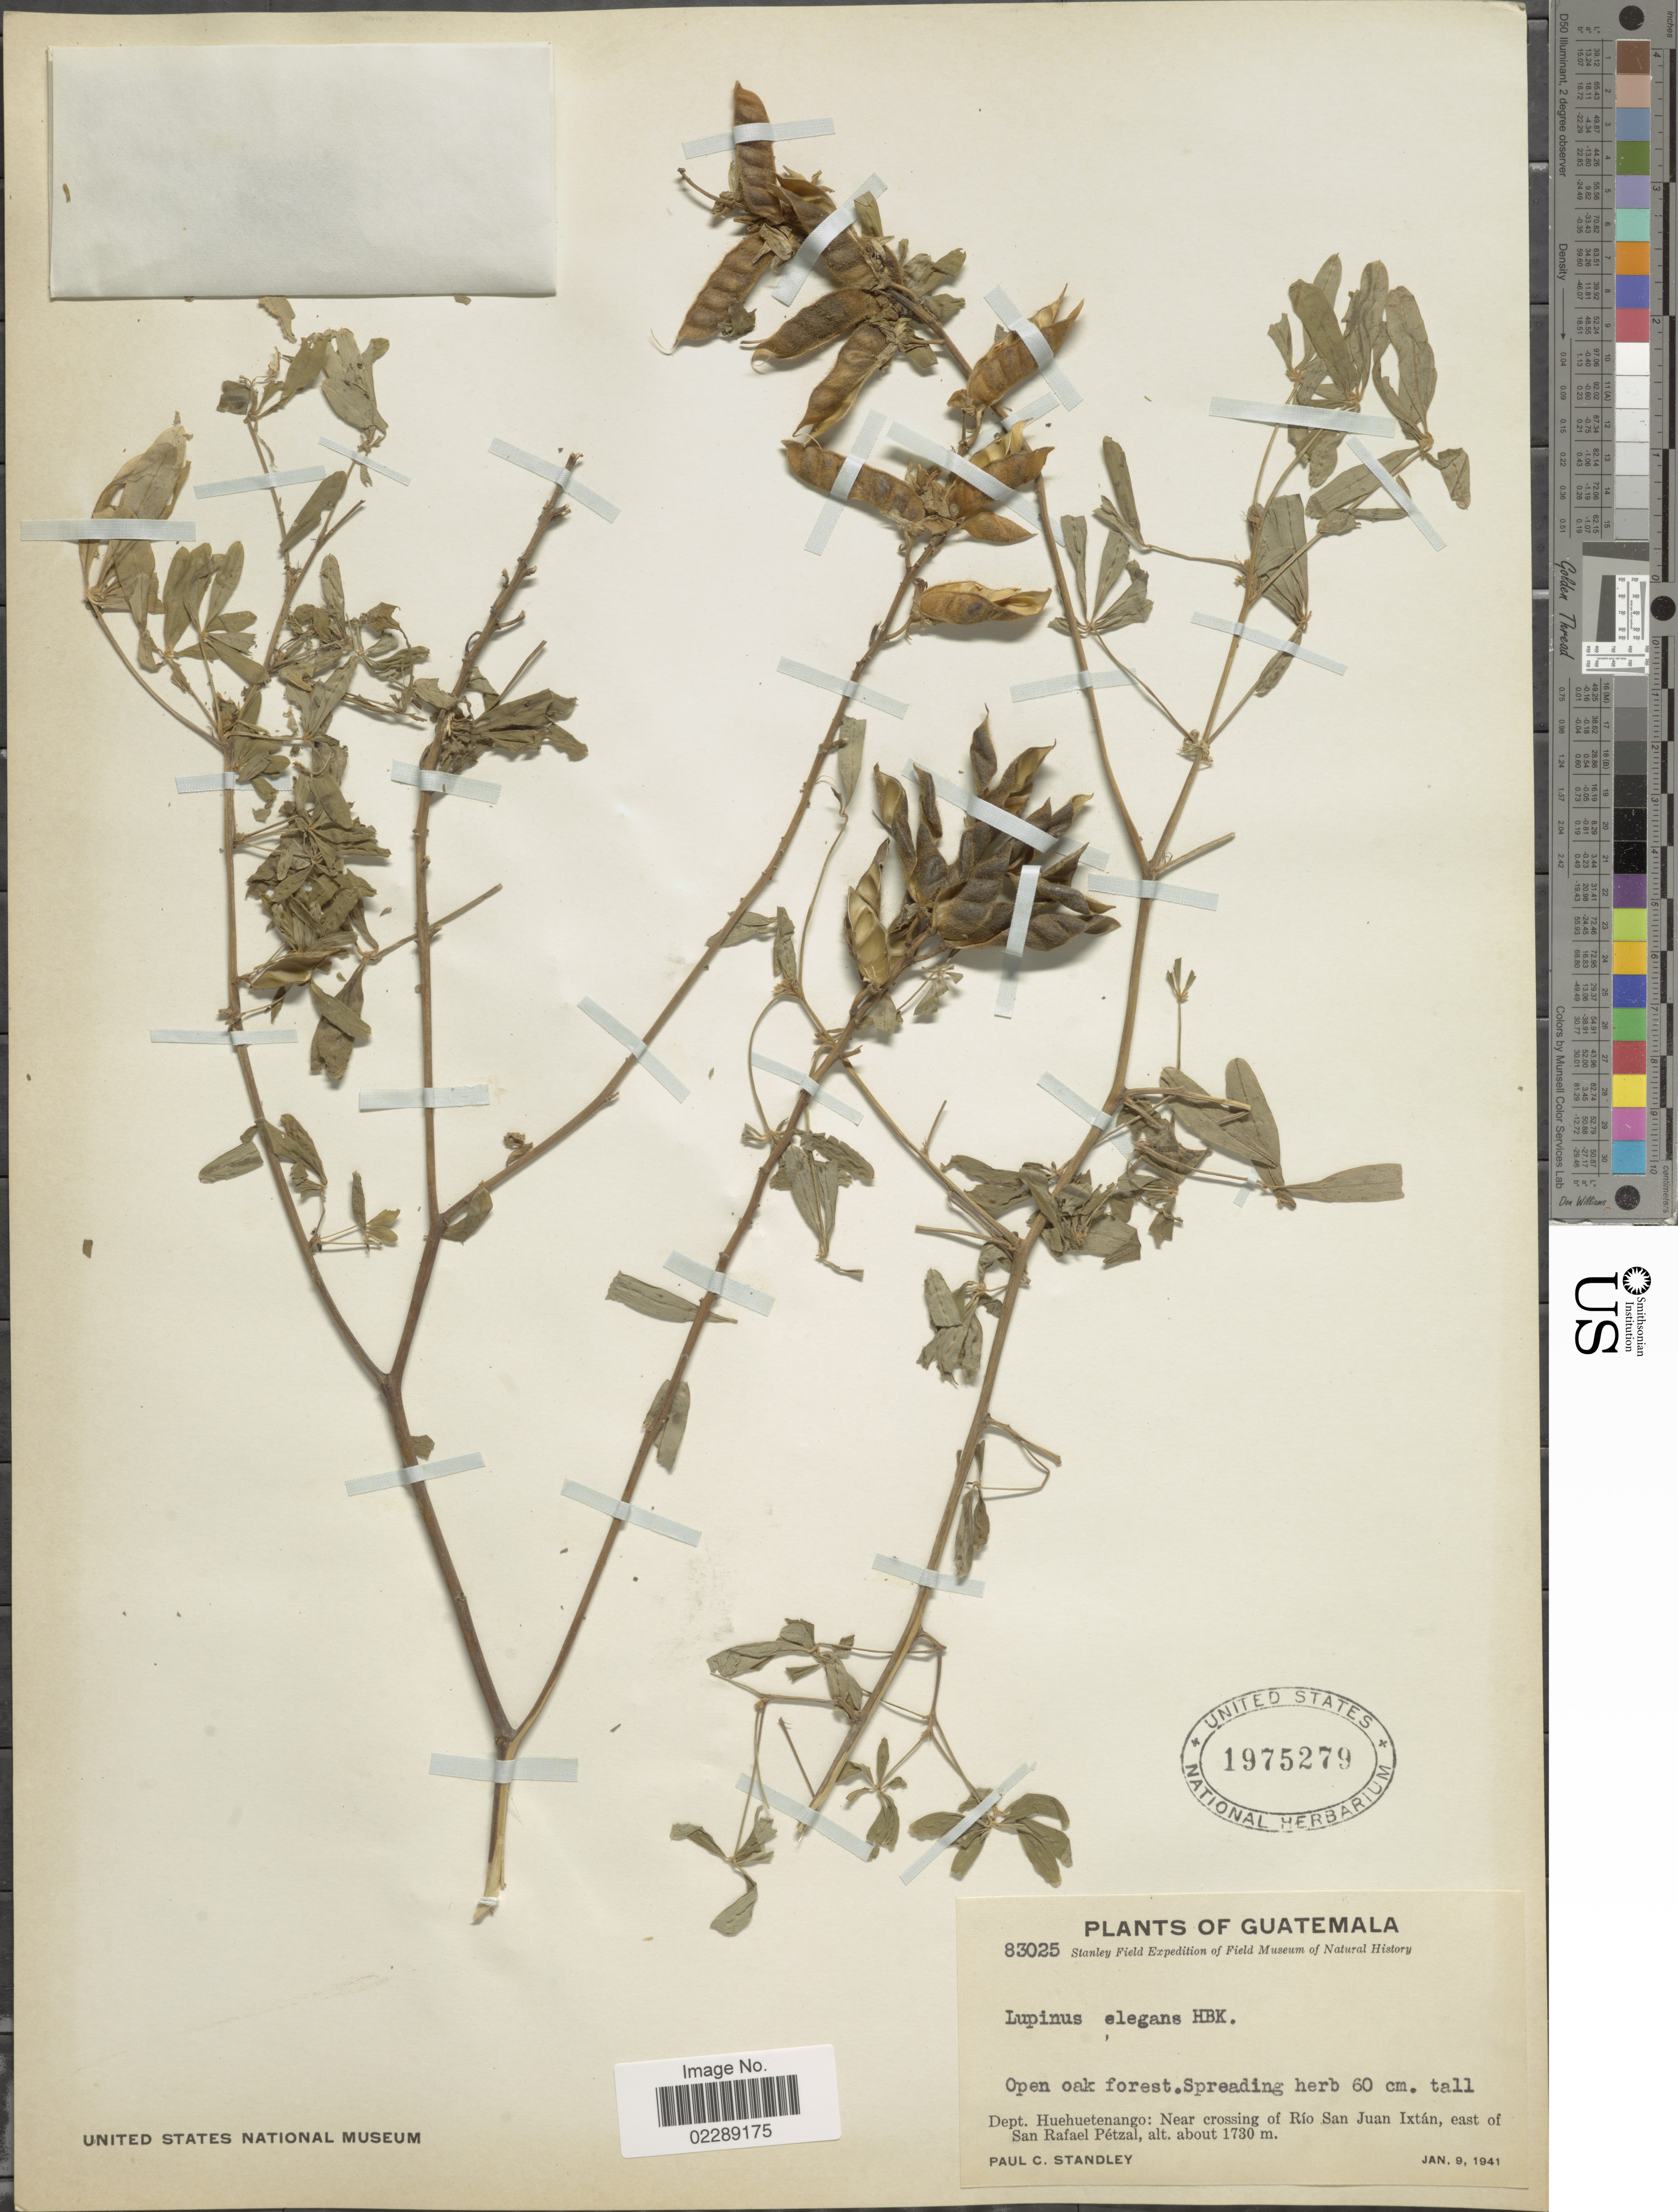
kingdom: Plantae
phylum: Tracheophyta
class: Magnoliopsida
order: Fabales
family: Fabaceae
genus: Lupinus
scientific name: Lupinus elegans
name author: Kunth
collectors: P. C. Standley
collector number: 83025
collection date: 1941-01-09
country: Guatemala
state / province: Huehuetenango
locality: Dept. Huehuetenango: Near crossing of Rio San Juan Ixtan, east of San Rafael Petzal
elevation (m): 1730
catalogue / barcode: US 1975279